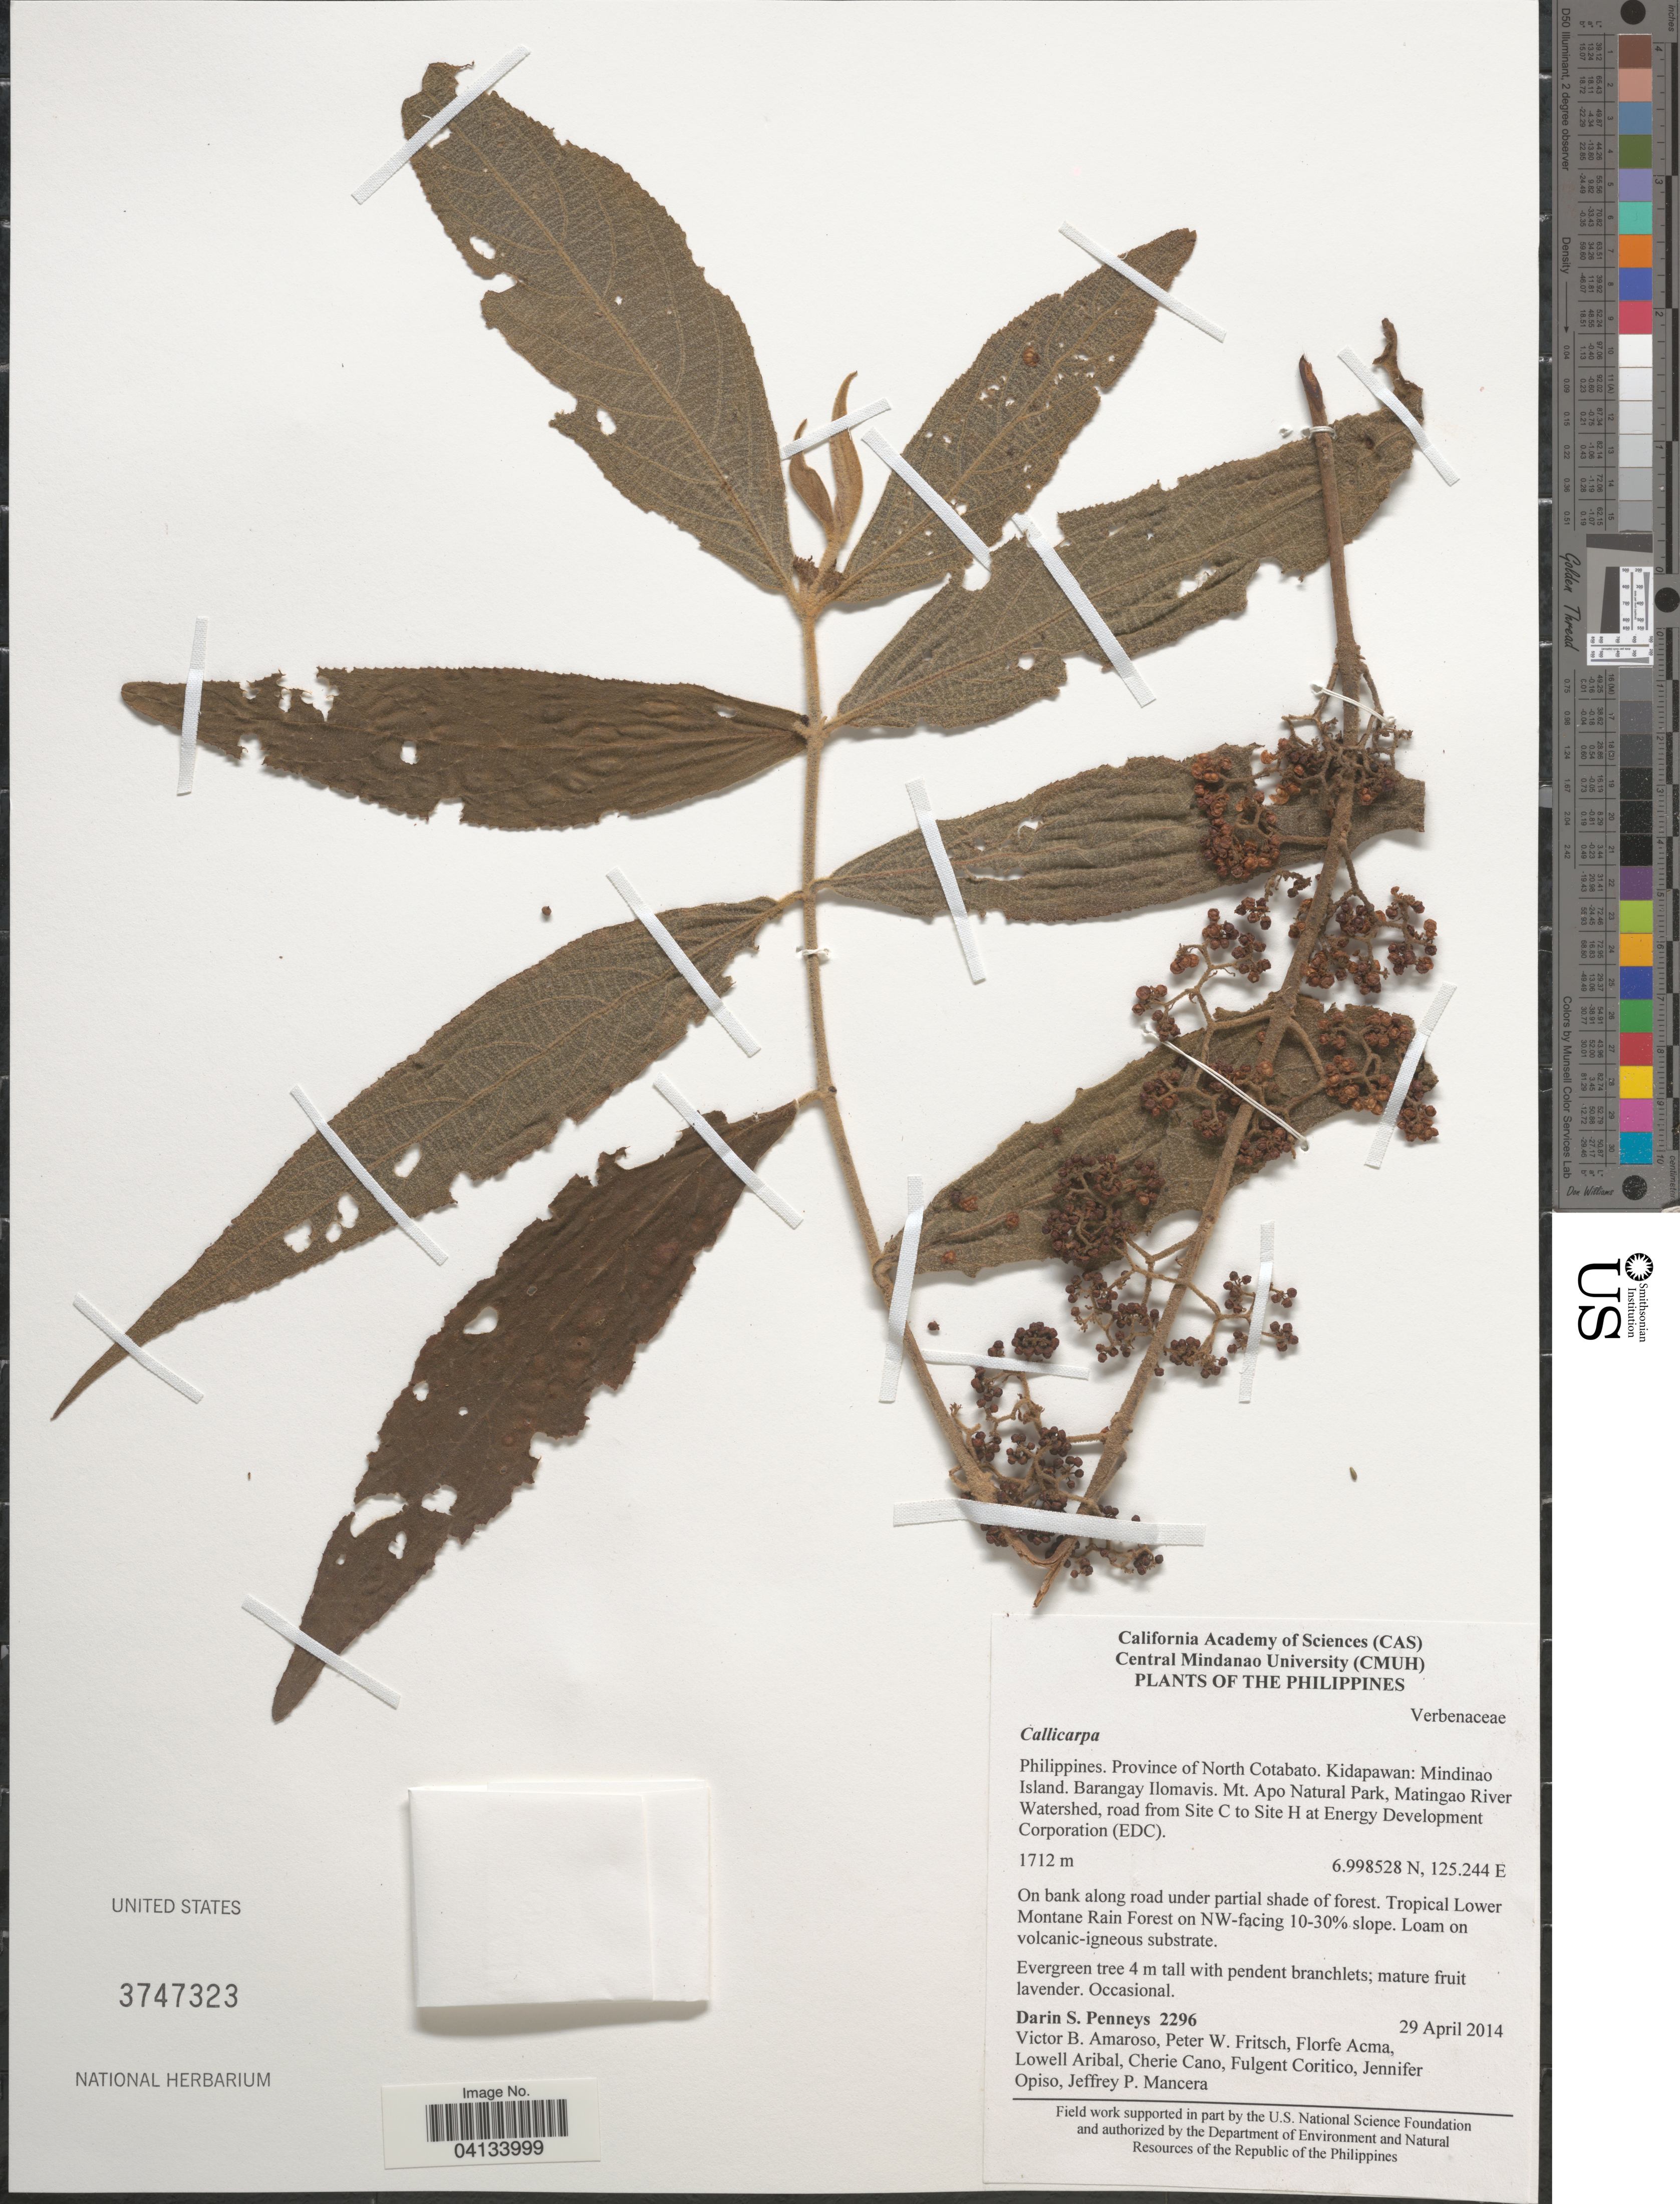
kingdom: Plantae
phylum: Tracheophyta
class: Magnoliopsida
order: Lamiales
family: Lamiaceae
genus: Callicarpa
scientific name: Callicarpa sp.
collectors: D. S. Penneys, V. Amoroso, P. W. Fritsch, F. Acma & et al.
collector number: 2296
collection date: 2014-04-29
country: Philippines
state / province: Soccsksargen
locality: Province of North Cotabato. Kidapawan: Mindinao Island. Barangay Ilomavis. Mt. Apo Natural Park, Matingao River Watershed, road from Site C to Site H at Energy Development Corporation (EDC). Tropical Lower Montane Rain Forest on W-facing 10-30% slope.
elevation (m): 1712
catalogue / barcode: US 3747323